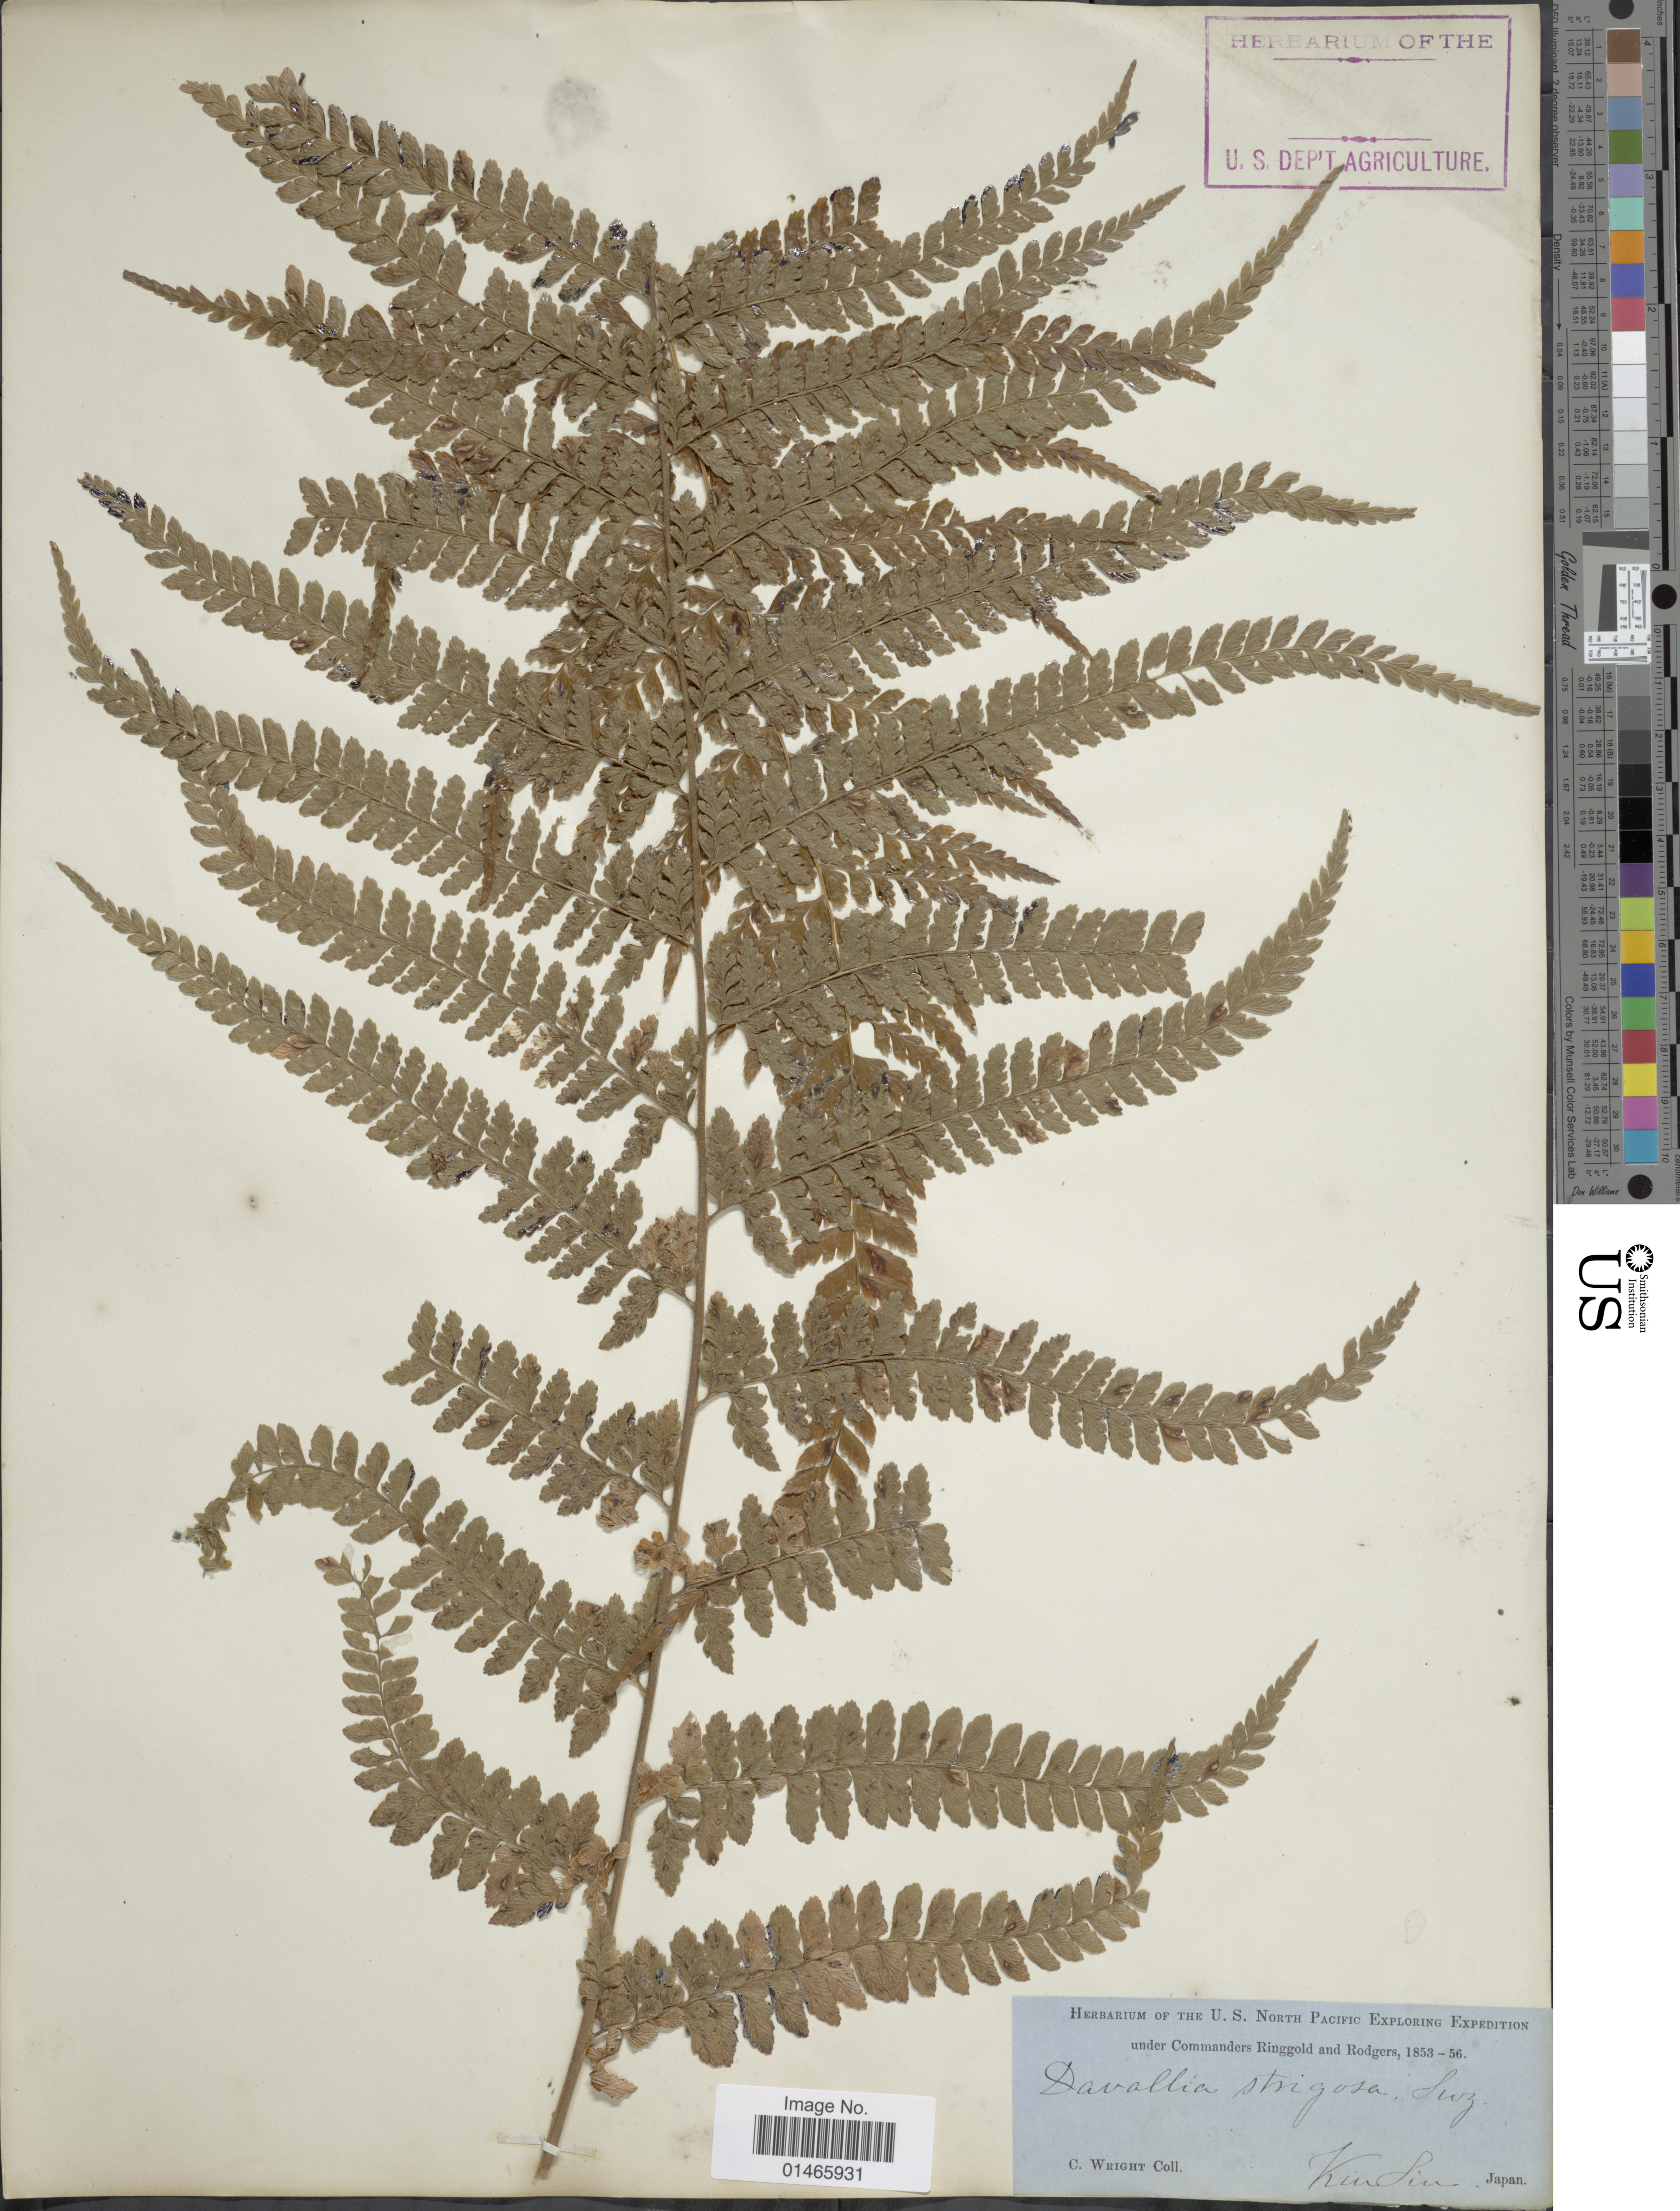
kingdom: Plantae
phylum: Tracheophyta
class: Polypodiopsida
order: Polypodiales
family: Dennstaedtiaceae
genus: Microlepia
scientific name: Microlepia strigosa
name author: (Thunb.) J. Presl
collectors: C. Wright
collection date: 1853/1856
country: Japan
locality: Kin Siu.